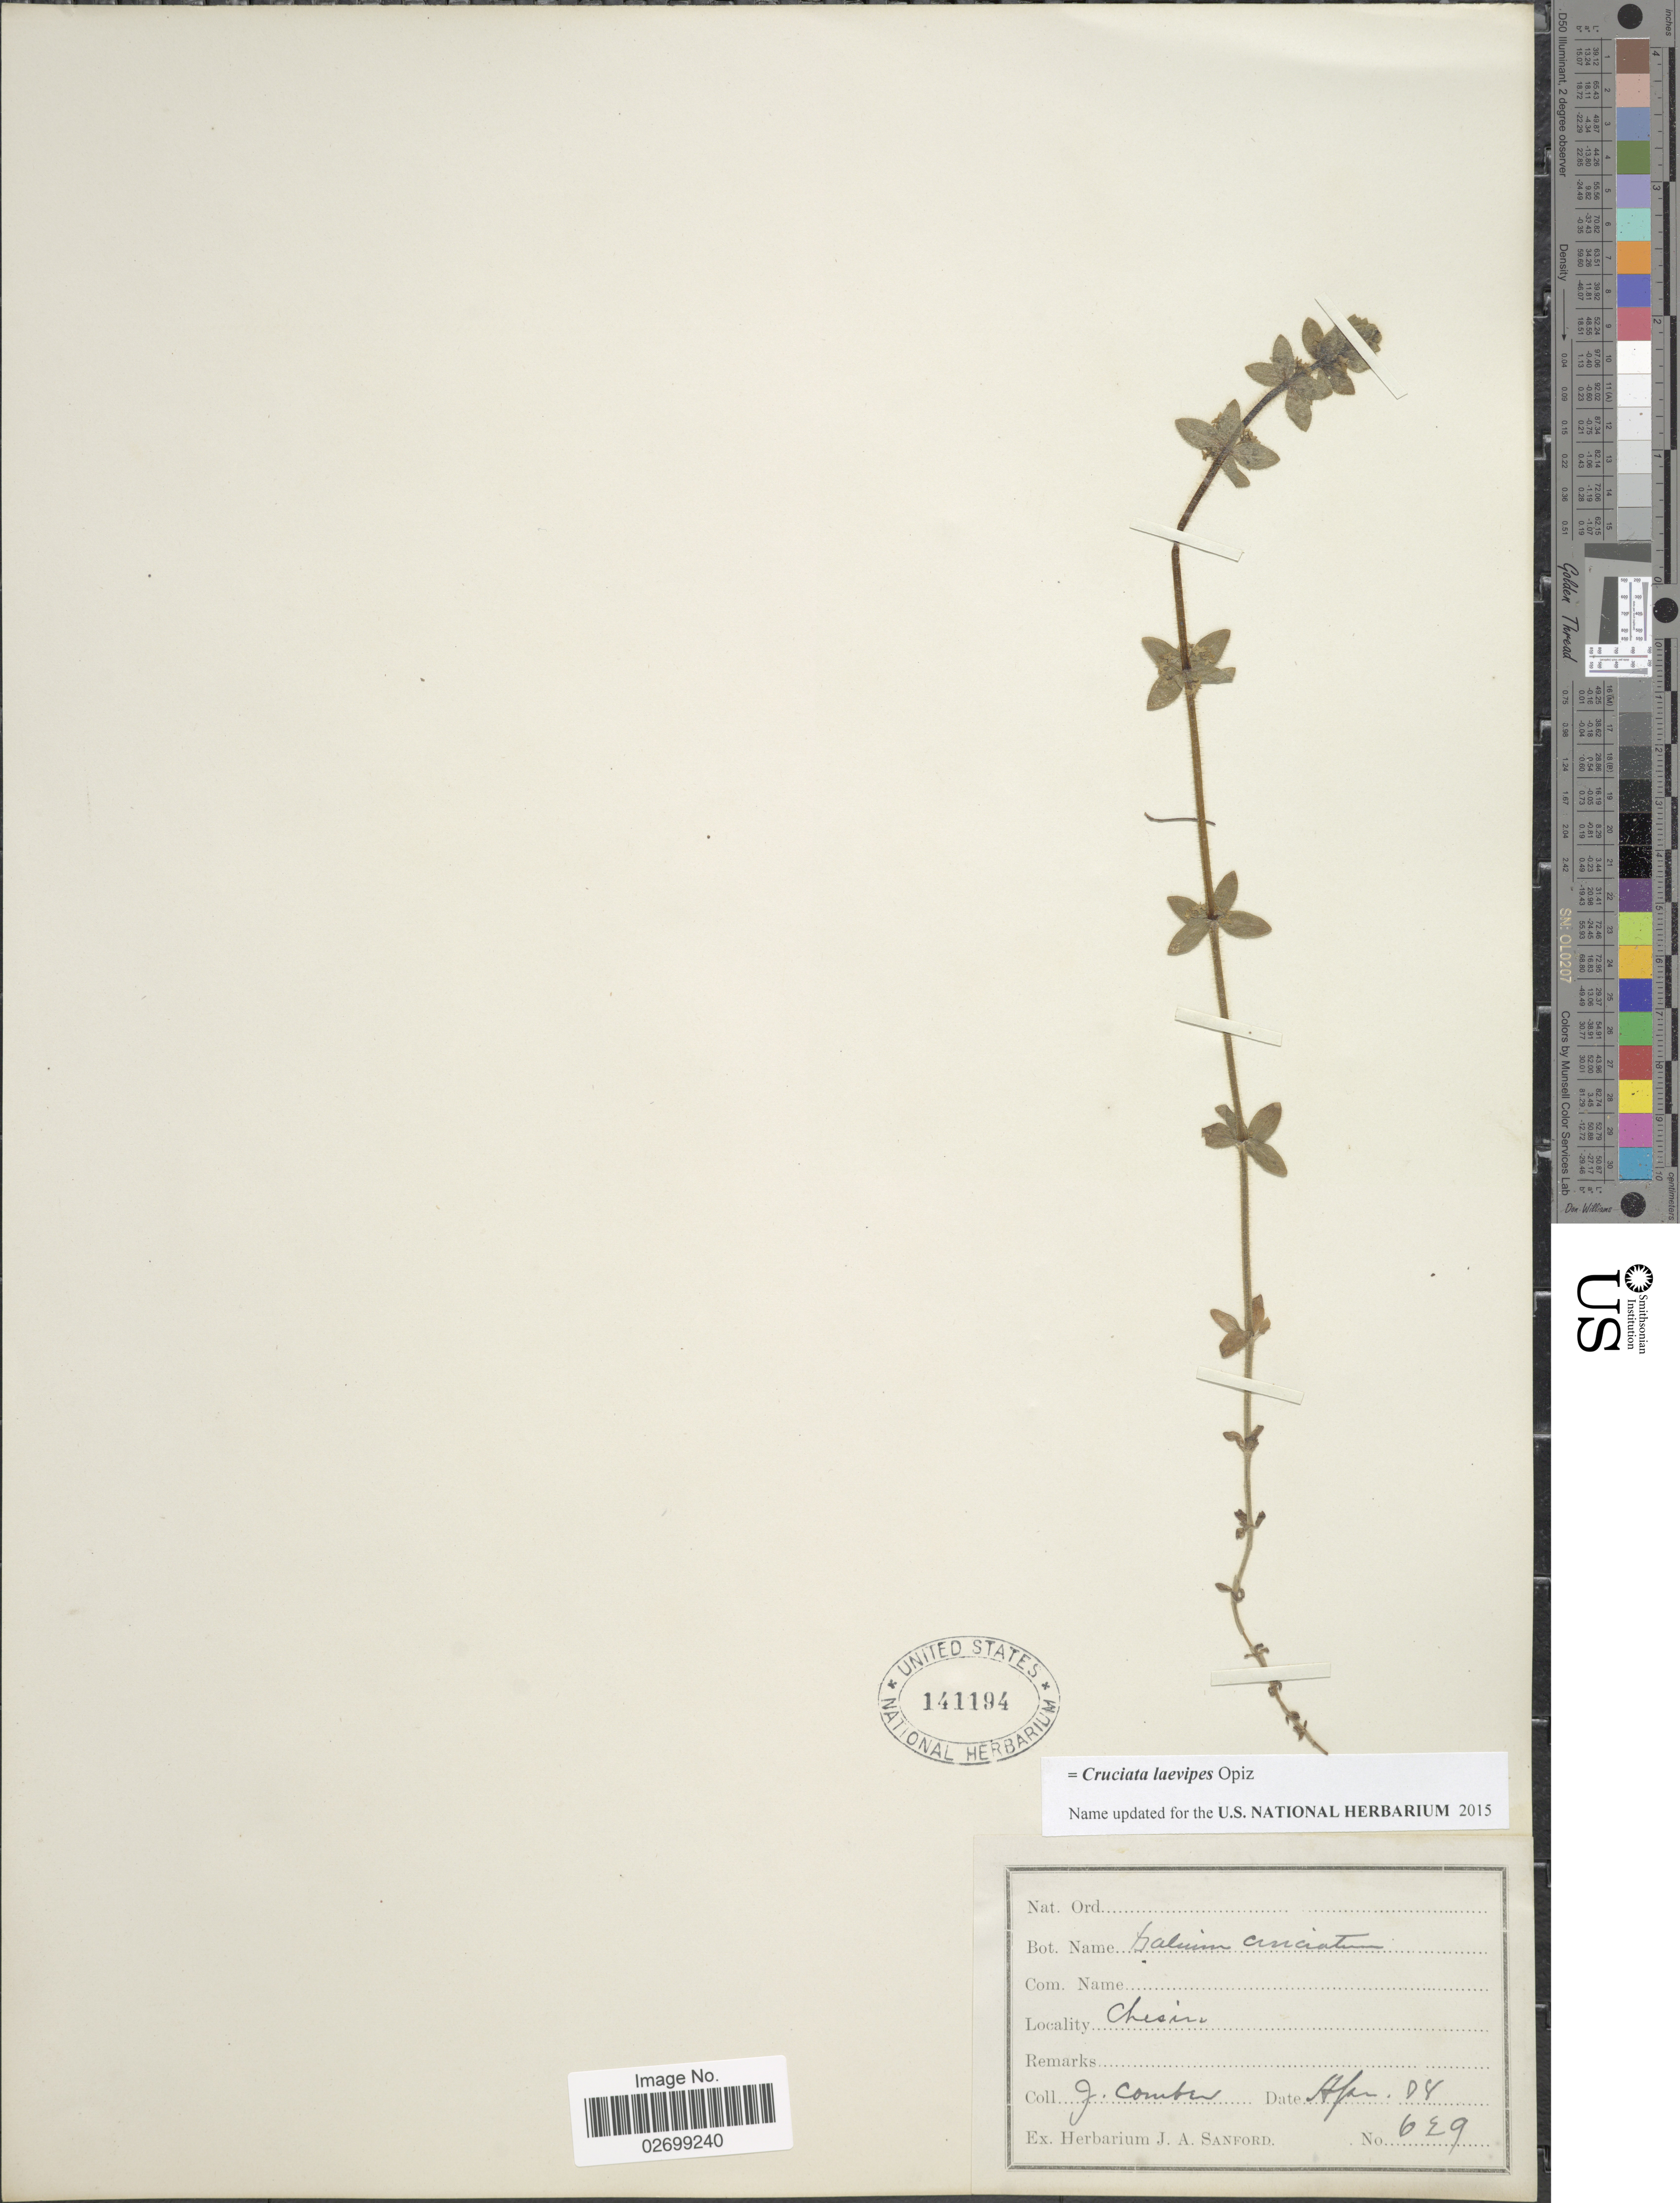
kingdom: Plantae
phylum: Tracheophyta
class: Magnoliopsida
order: Gentianales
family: Rubiaceae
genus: Cruciata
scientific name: Cruciata laevipes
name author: Opiz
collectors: J. Comber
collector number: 629*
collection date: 1878-04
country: United Kingdom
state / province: England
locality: Cheshire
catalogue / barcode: US 141194